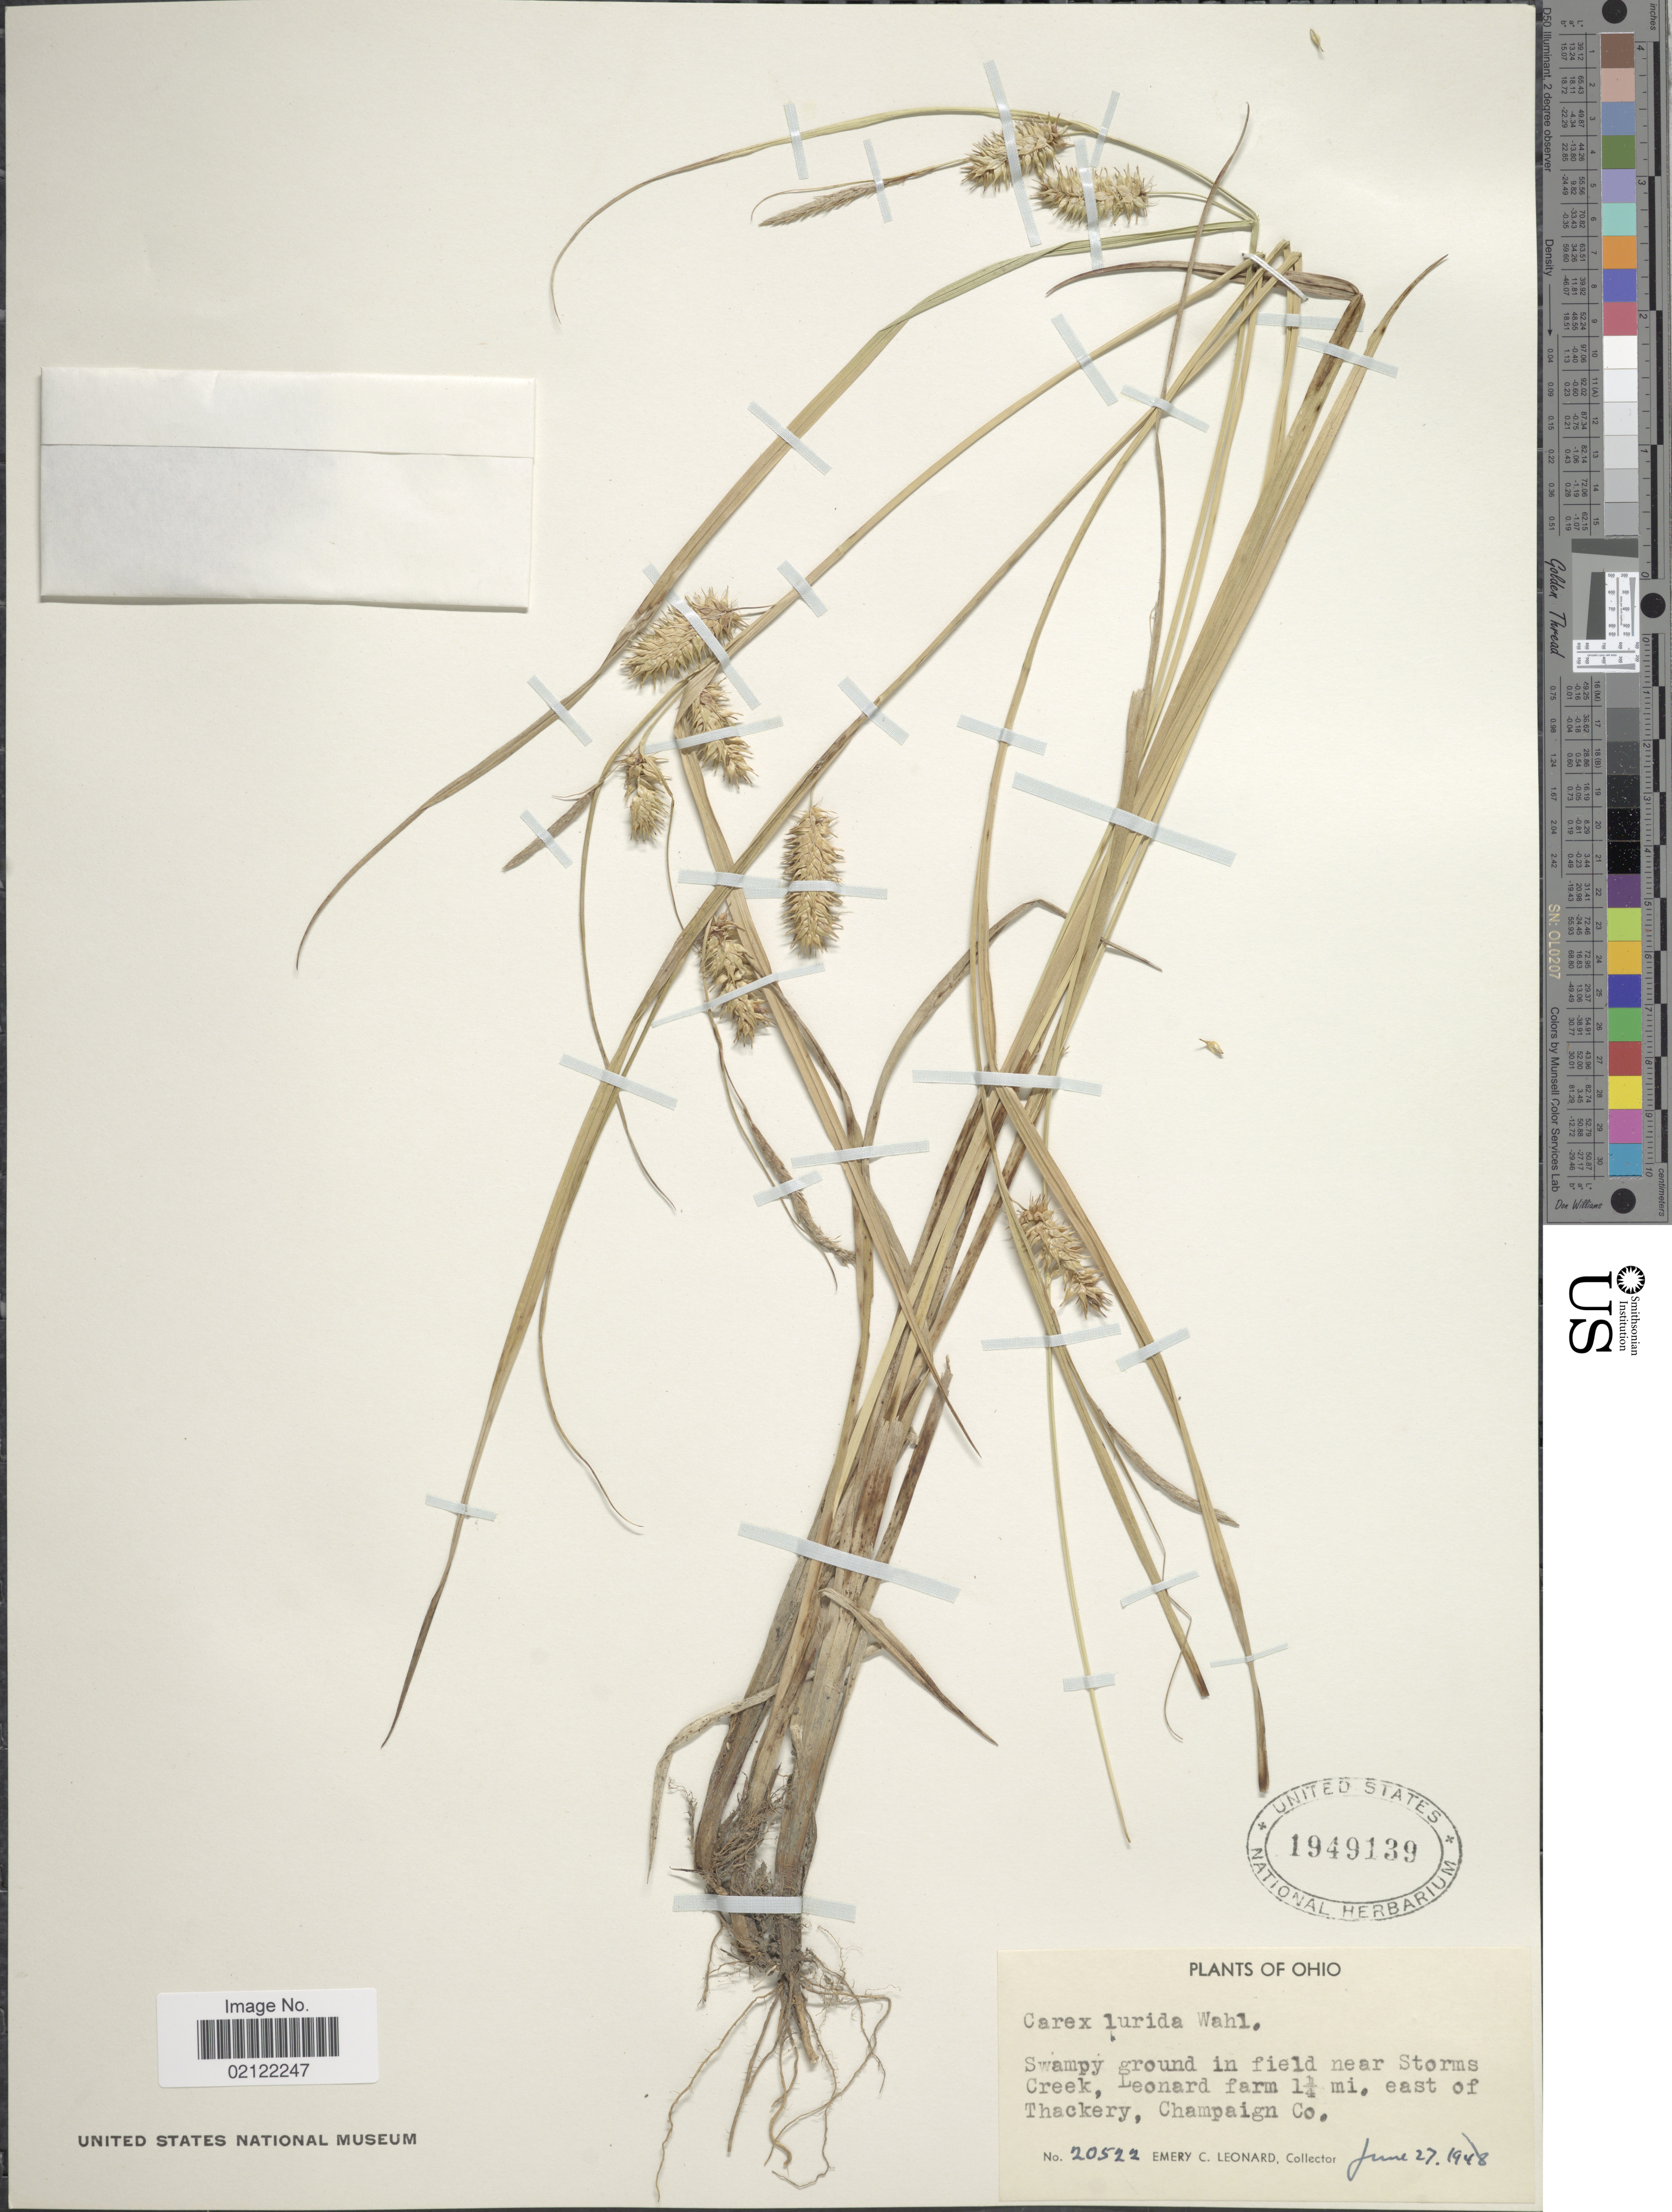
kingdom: Plantae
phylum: Tracheophyta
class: Liliopsida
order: Poales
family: Cyperaceae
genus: Carex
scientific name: Carex lurida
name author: Wahlenb.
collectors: E. C. Leonard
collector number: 20522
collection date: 1948-06-27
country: United States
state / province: Ohio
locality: Swampy ground in field near Storms Creek, Leonard farm 1¼ mi. east of Thackery, Champaign Co.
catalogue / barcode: US 1949139